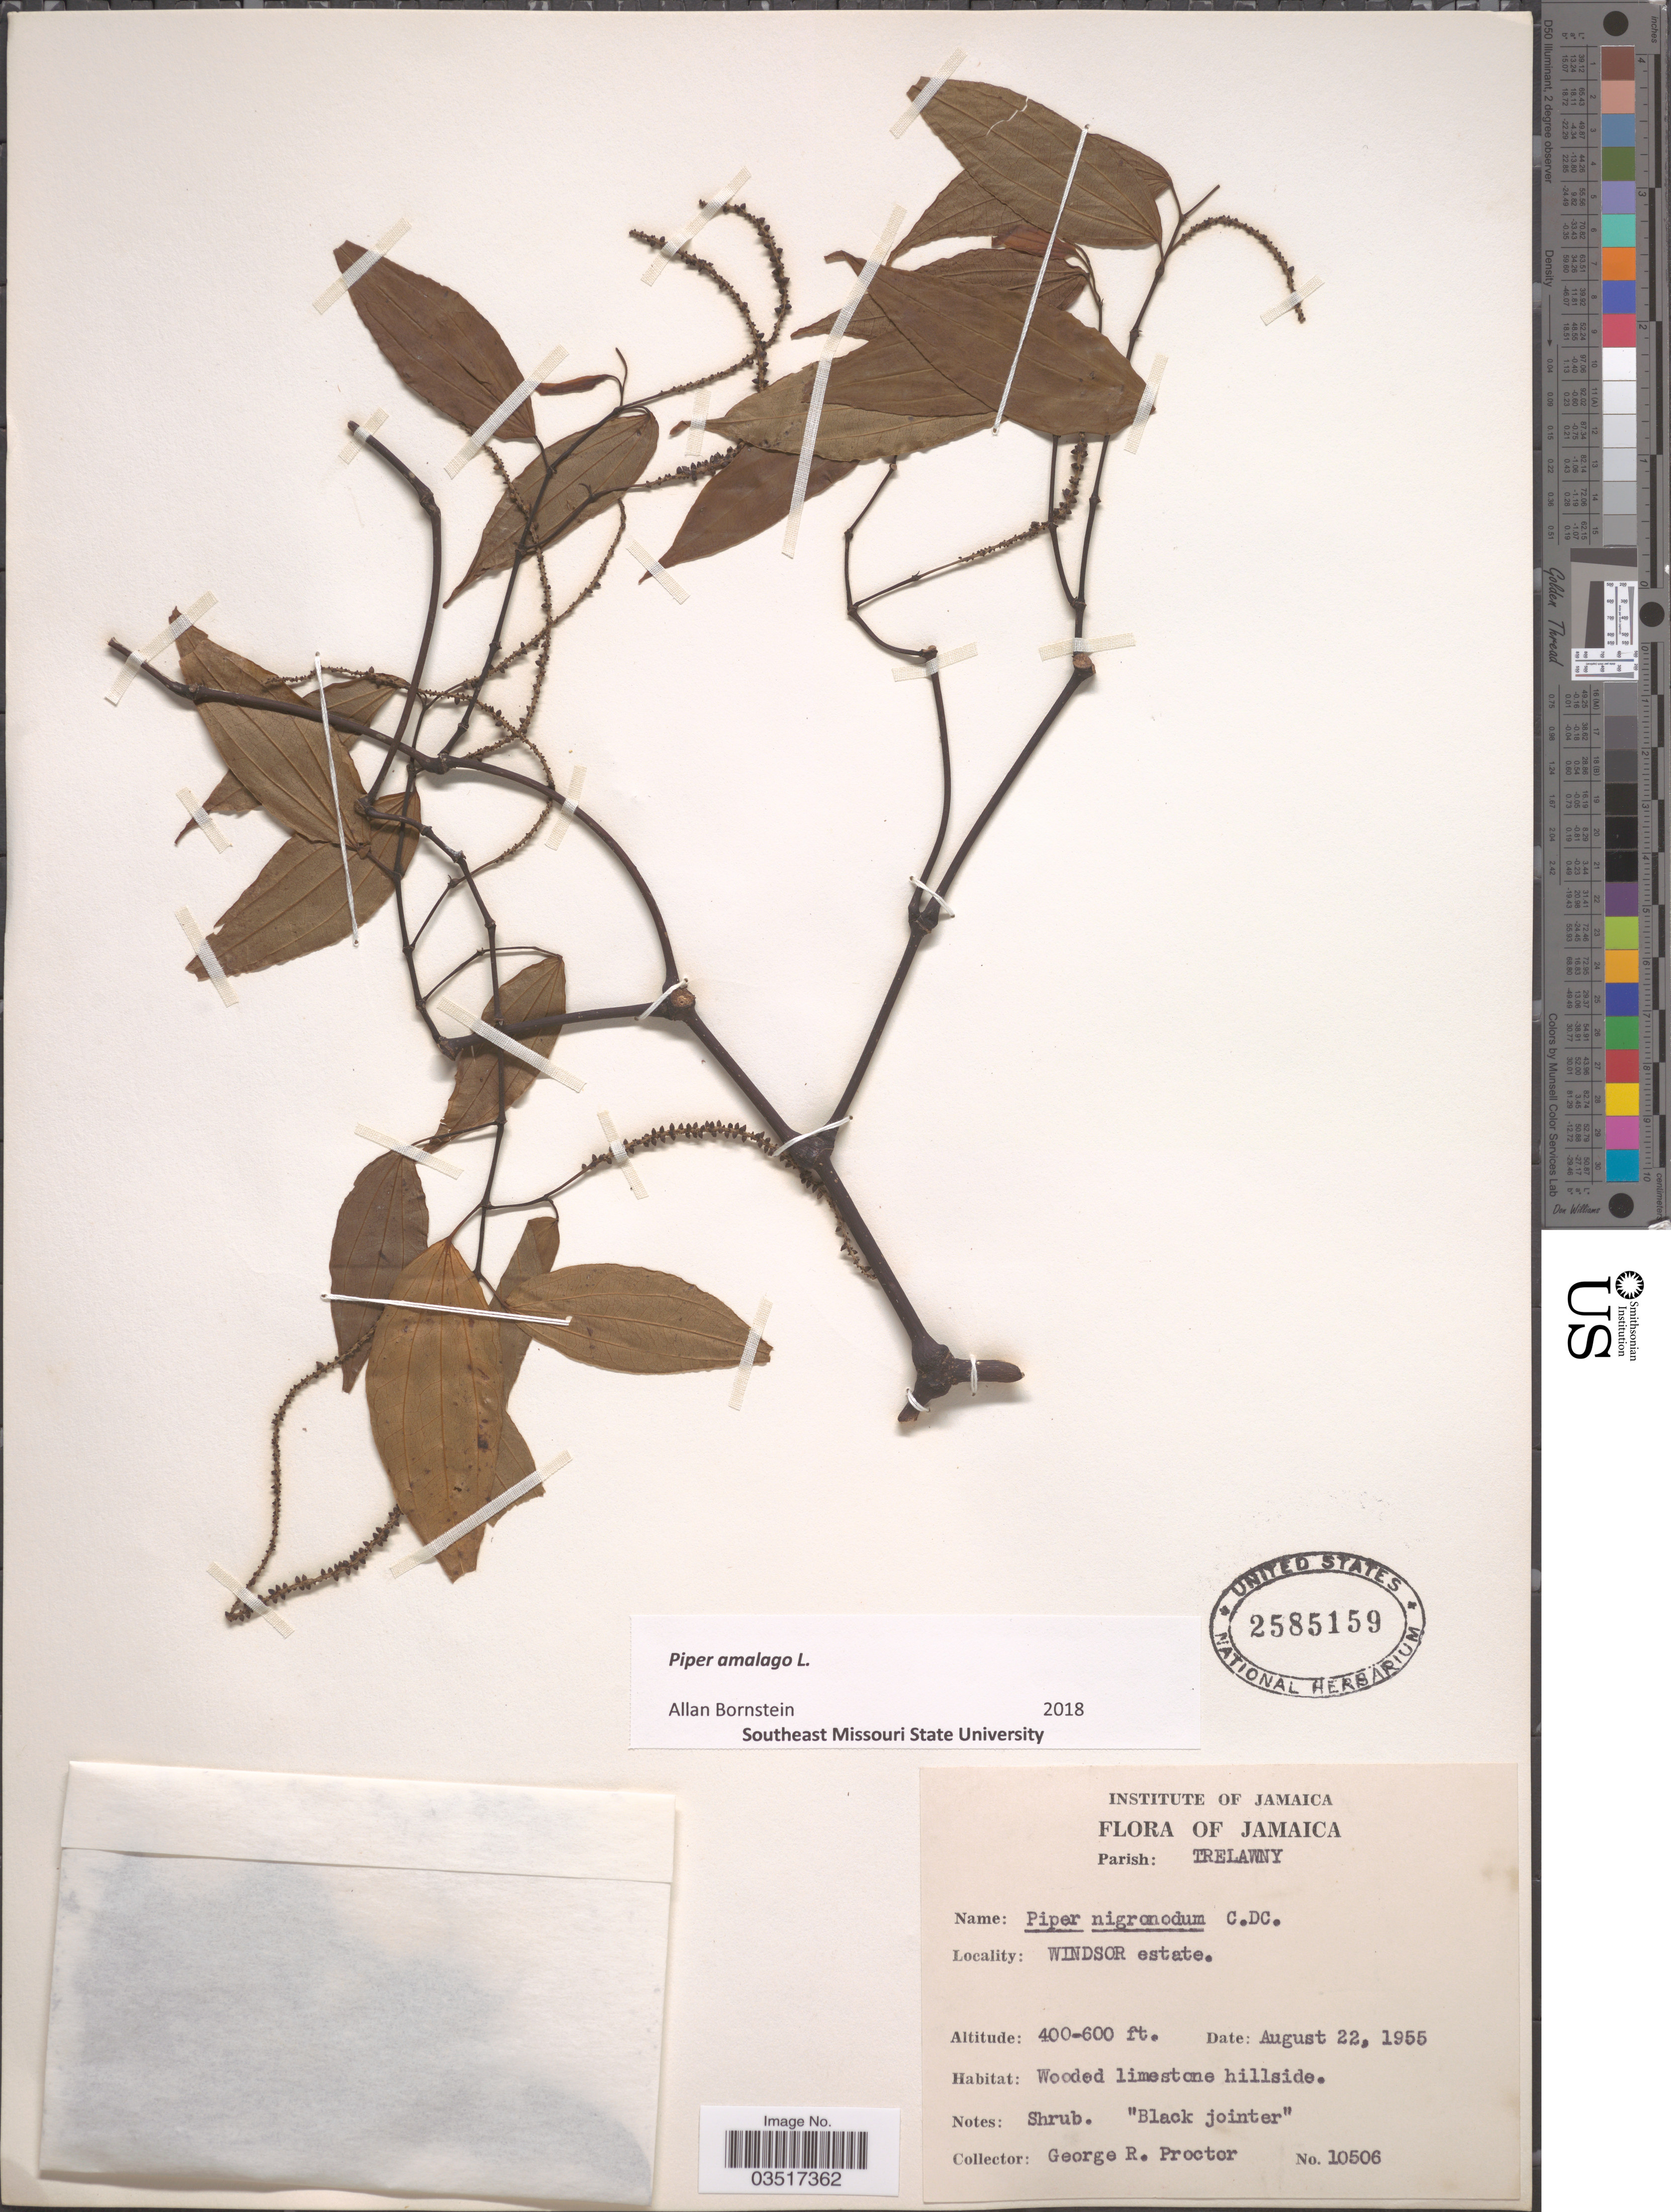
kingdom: Plantae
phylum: Tracheophyta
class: Magnoliopsida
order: Piperales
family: Piperaceae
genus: Piper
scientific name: Piper amalago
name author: L.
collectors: G. R. Proctor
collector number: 10506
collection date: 1955-08-22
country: Jamaica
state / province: Trelawny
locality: Parish: Trelawny. Windsor estate. Wooded limestone hillside.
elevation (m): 122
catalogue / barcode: US 2585159